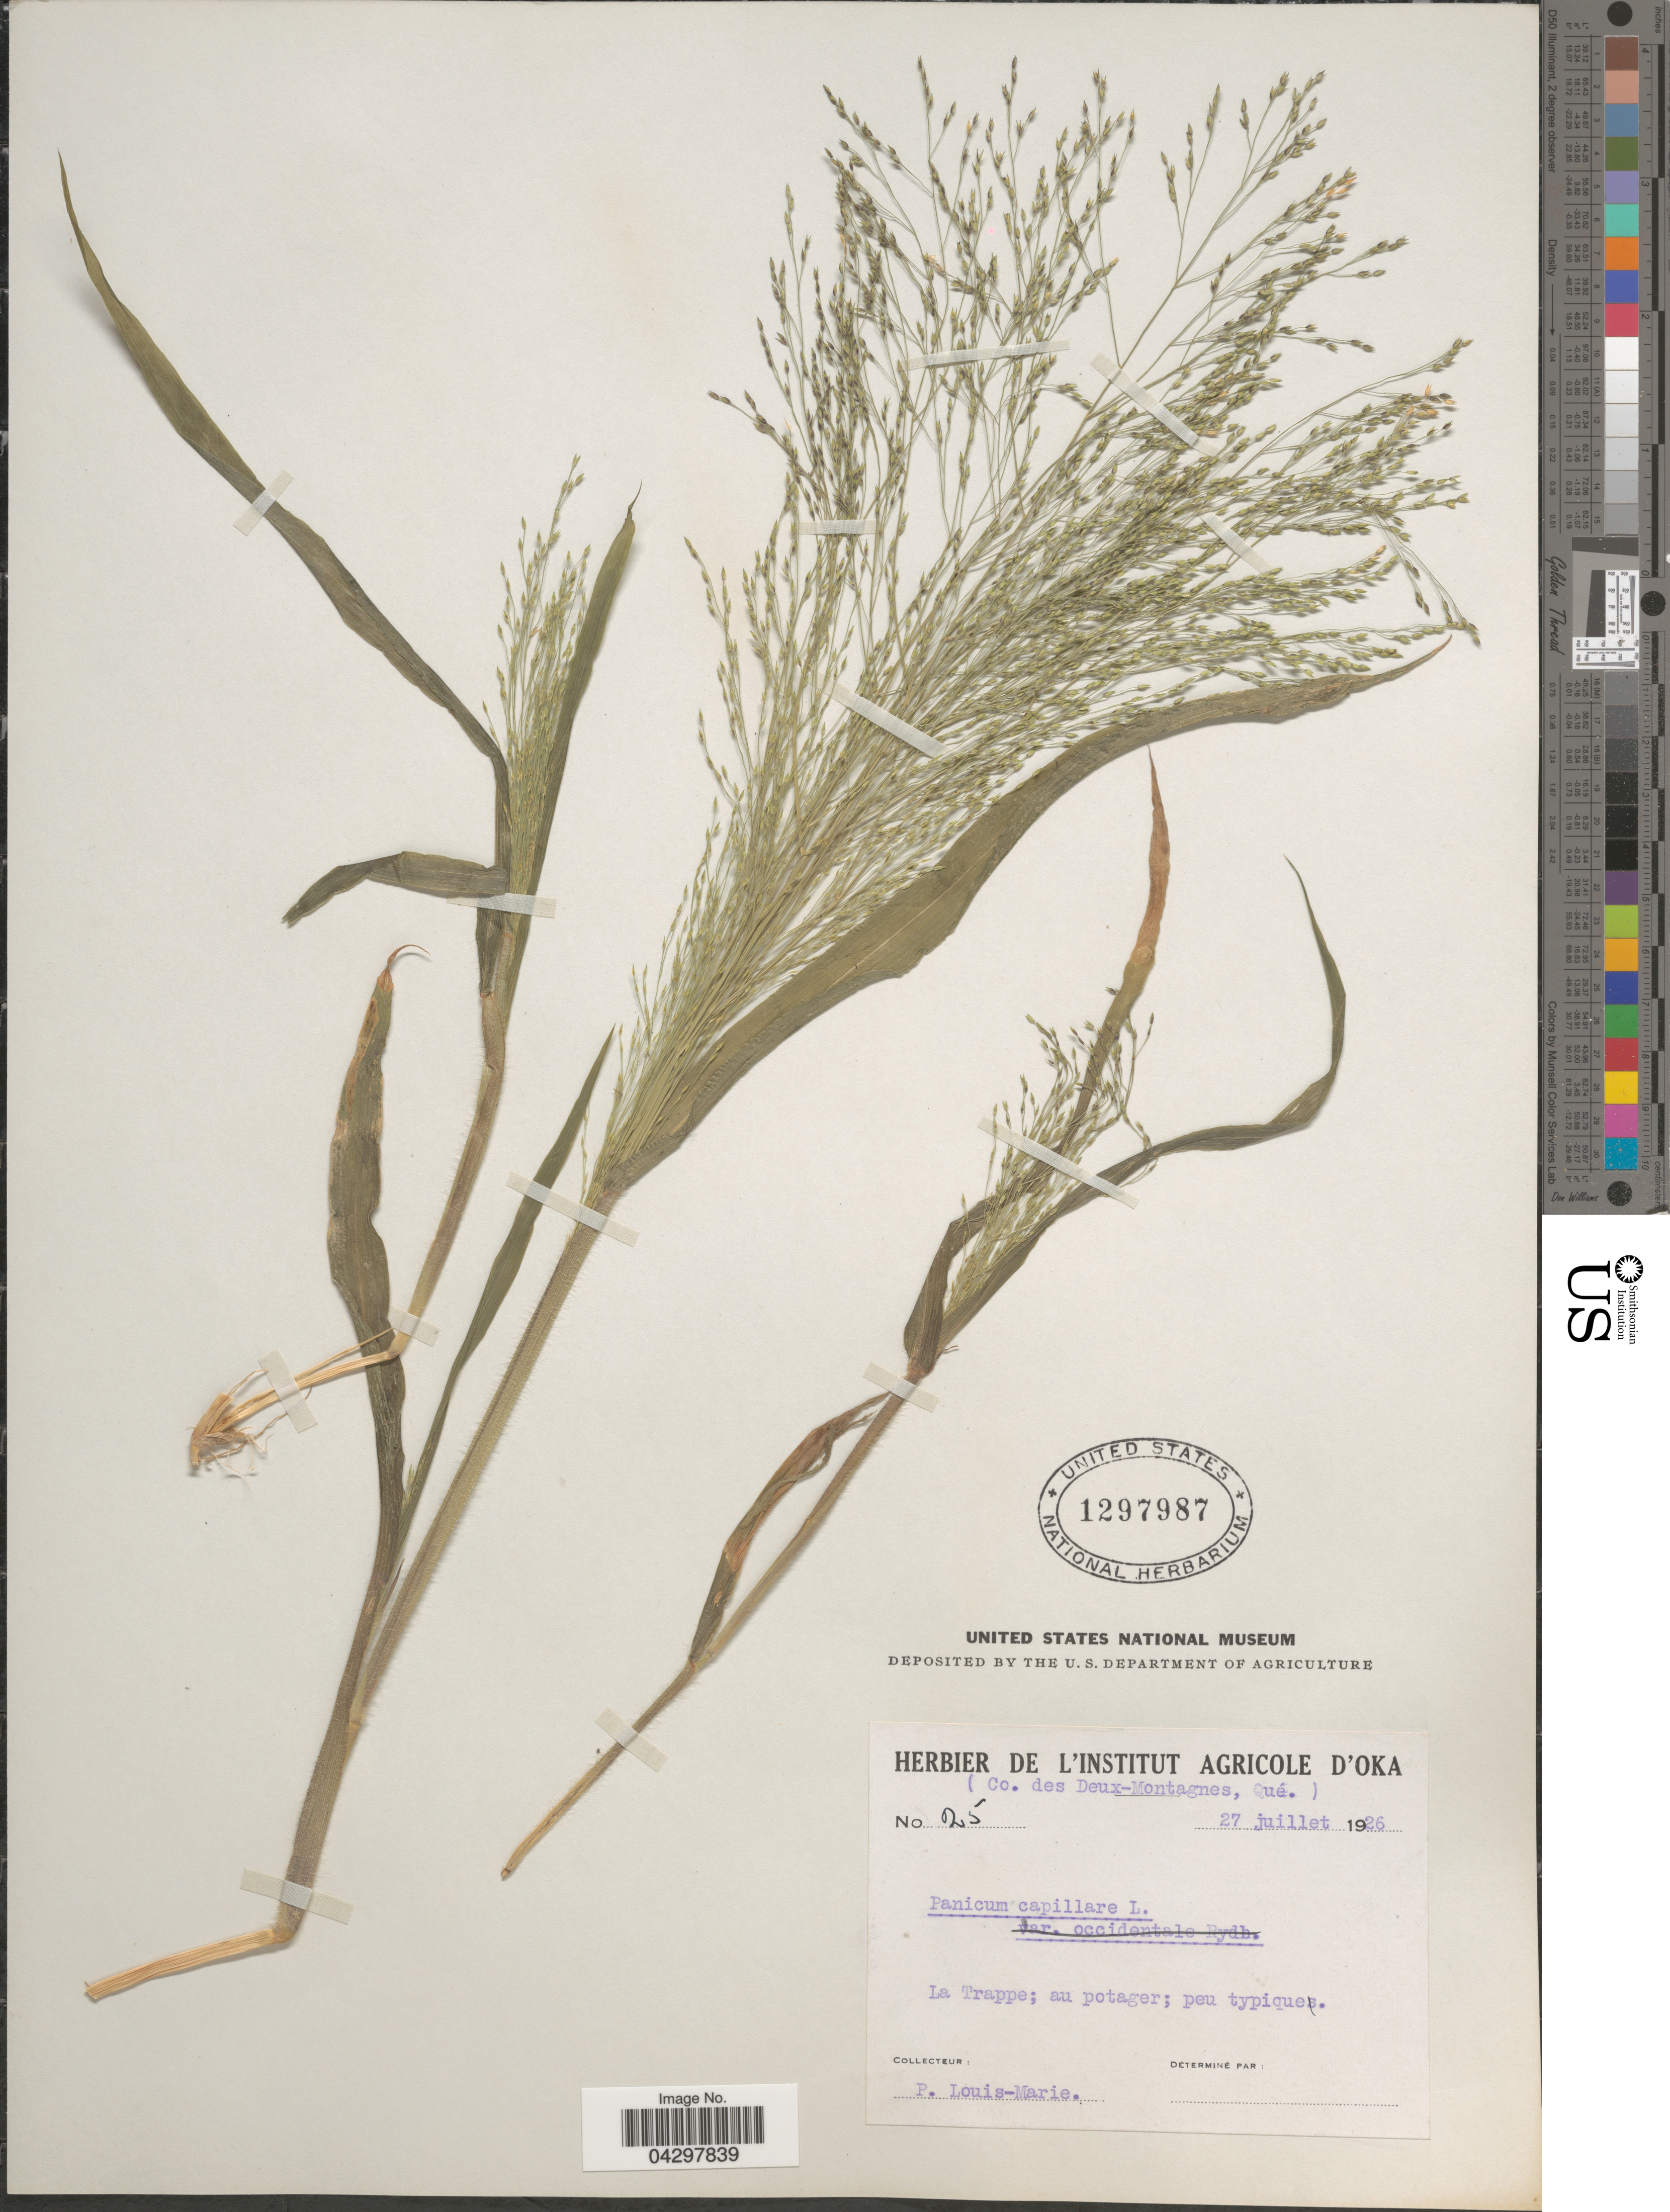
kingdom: Plantae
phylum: Tracheophyta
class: Liliopsida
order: Poales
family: Poaceae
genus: Panicum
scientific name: Panicum capillare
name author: L.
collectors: L.-M. LaLonde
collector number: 25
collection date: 1926-07-27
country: Canada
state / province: Quebec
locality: Co. des Deux-Montagnes. La Trappe; au potager.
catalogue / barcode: US 1297987